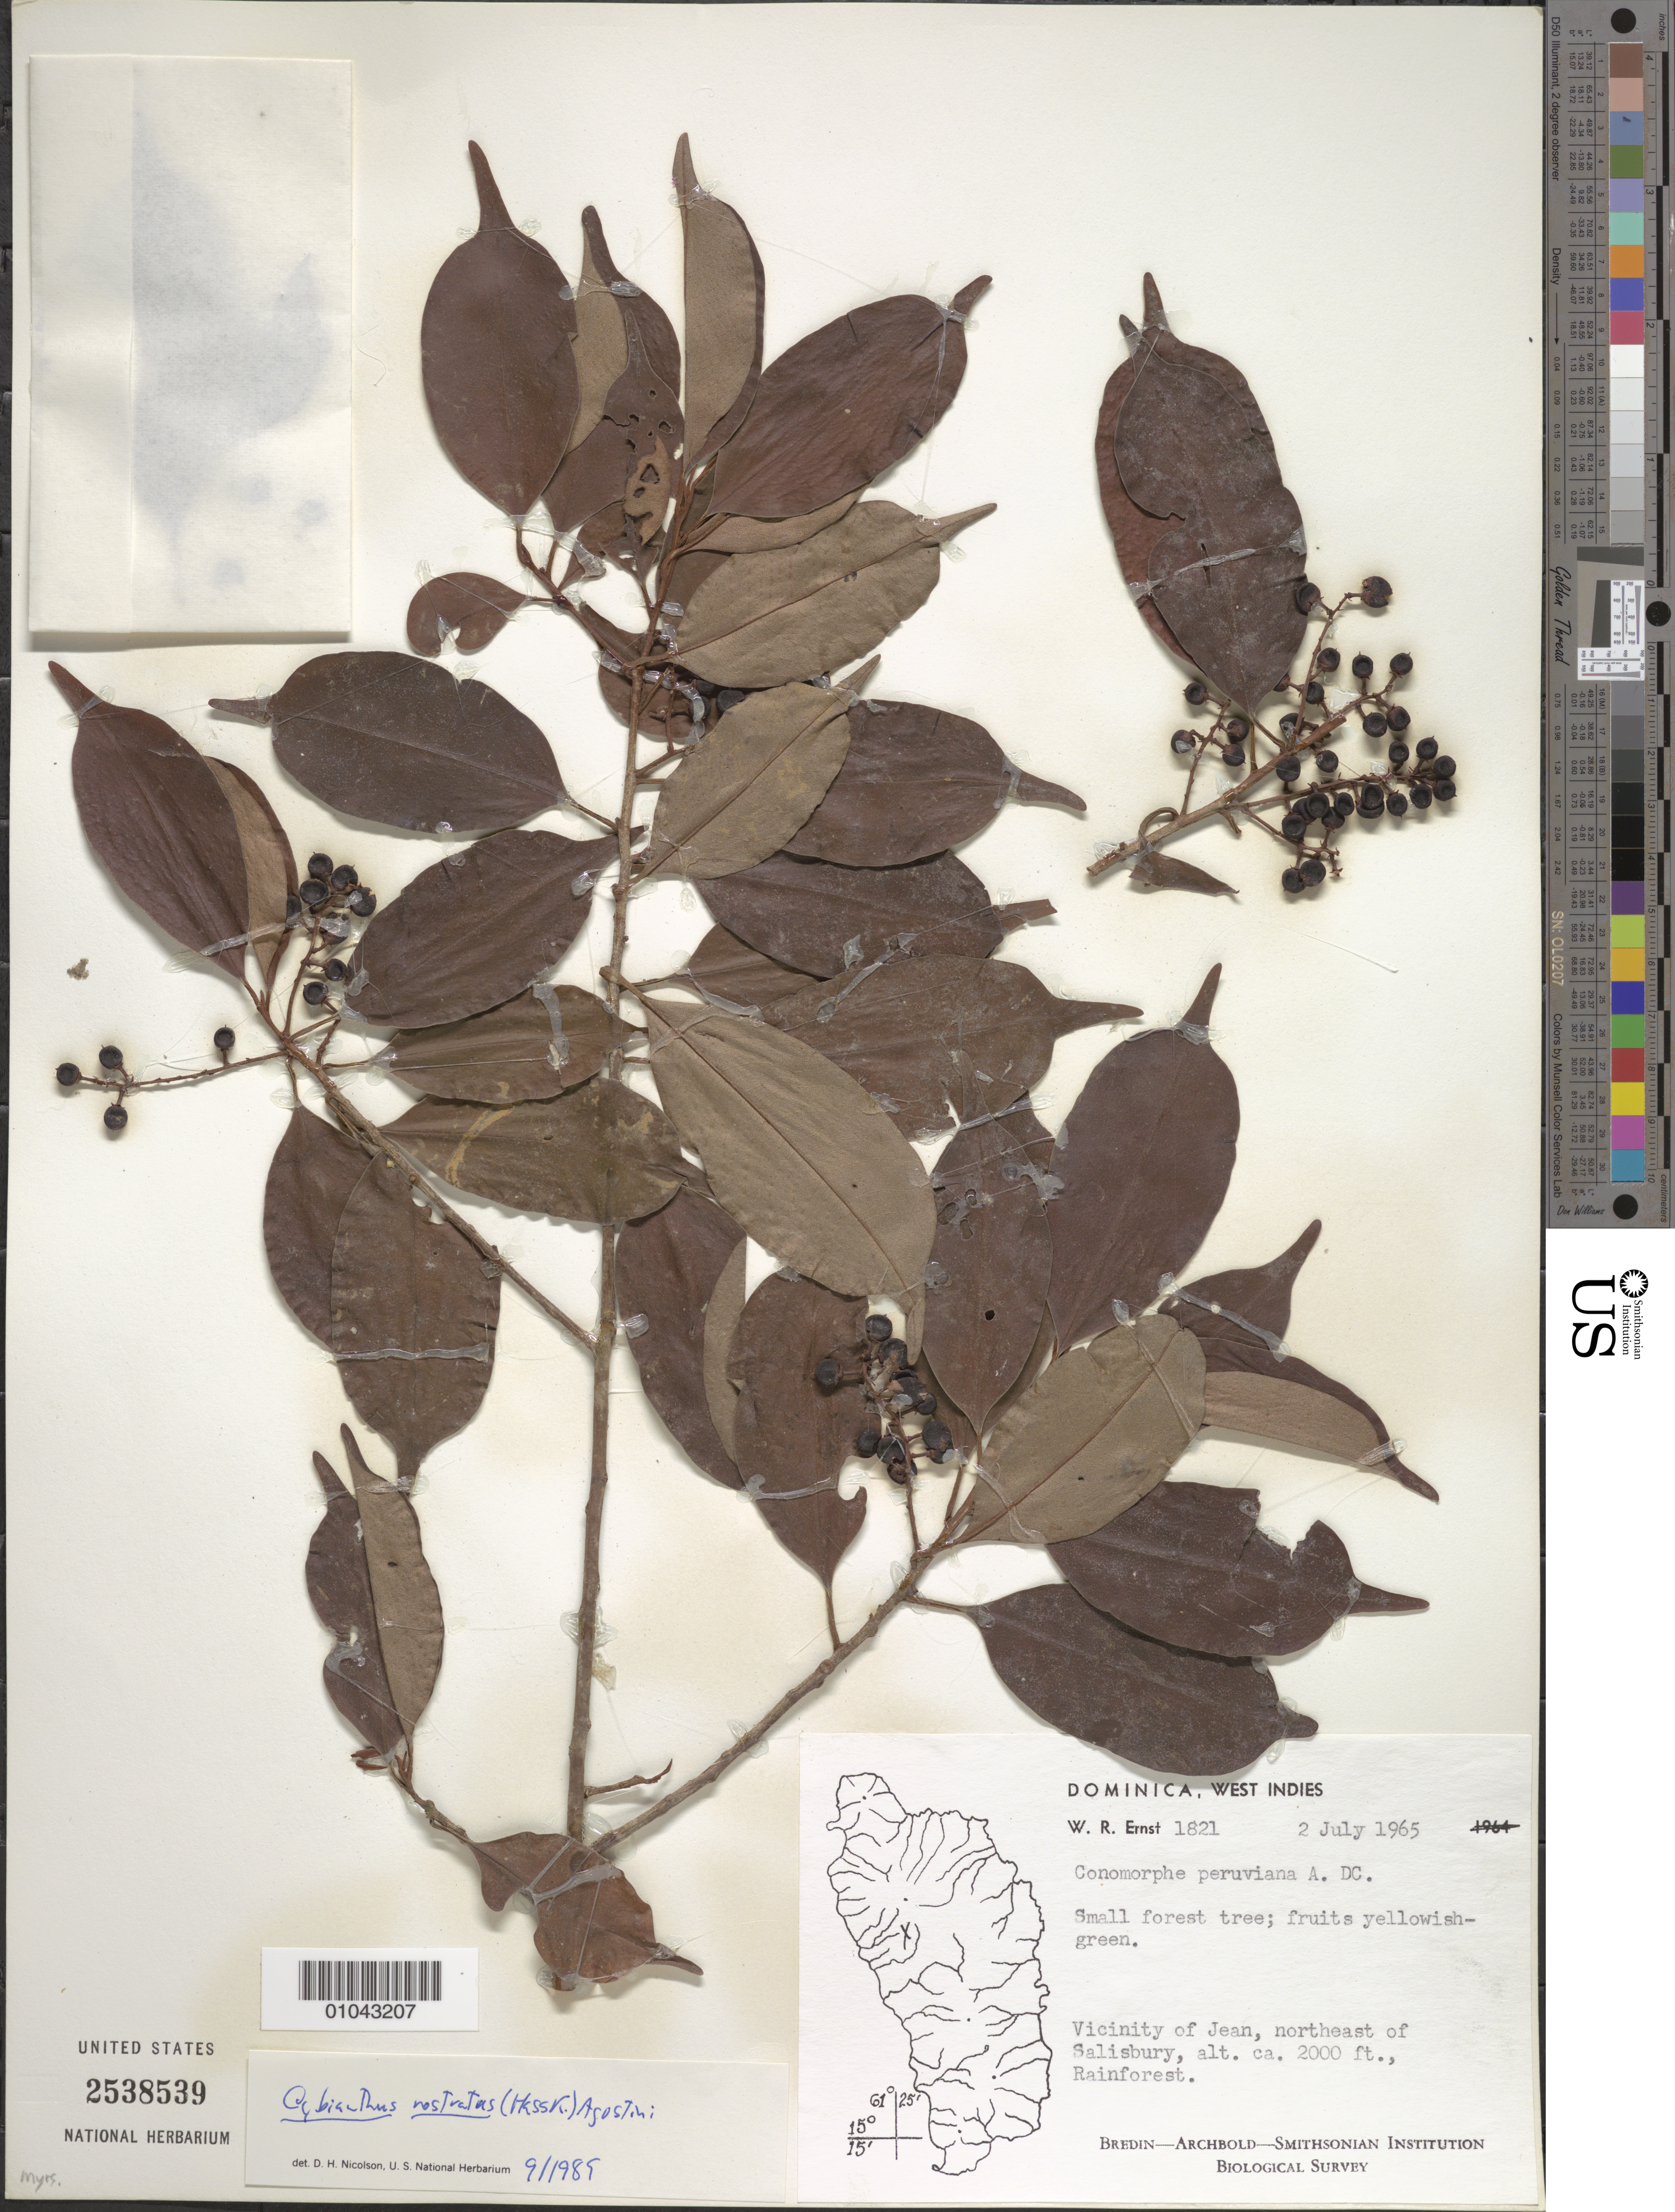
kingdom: Plantae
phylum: Tracheophyta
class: Magnoliopsida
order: Ericales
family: Primulaceae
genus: Cybianthus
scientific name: Cybianthus rostratus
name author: (Hassk.) G. Agostini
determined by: Nicolson, Dan H.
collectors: W. R. Ernst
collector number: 1821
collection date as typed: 02 Jul 1965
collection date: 1965-07-02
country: Dominica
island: Dominica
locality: Jean, vicinity, NE of Salisbury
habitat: Rainforest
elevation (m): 610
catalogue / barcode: US 2538539